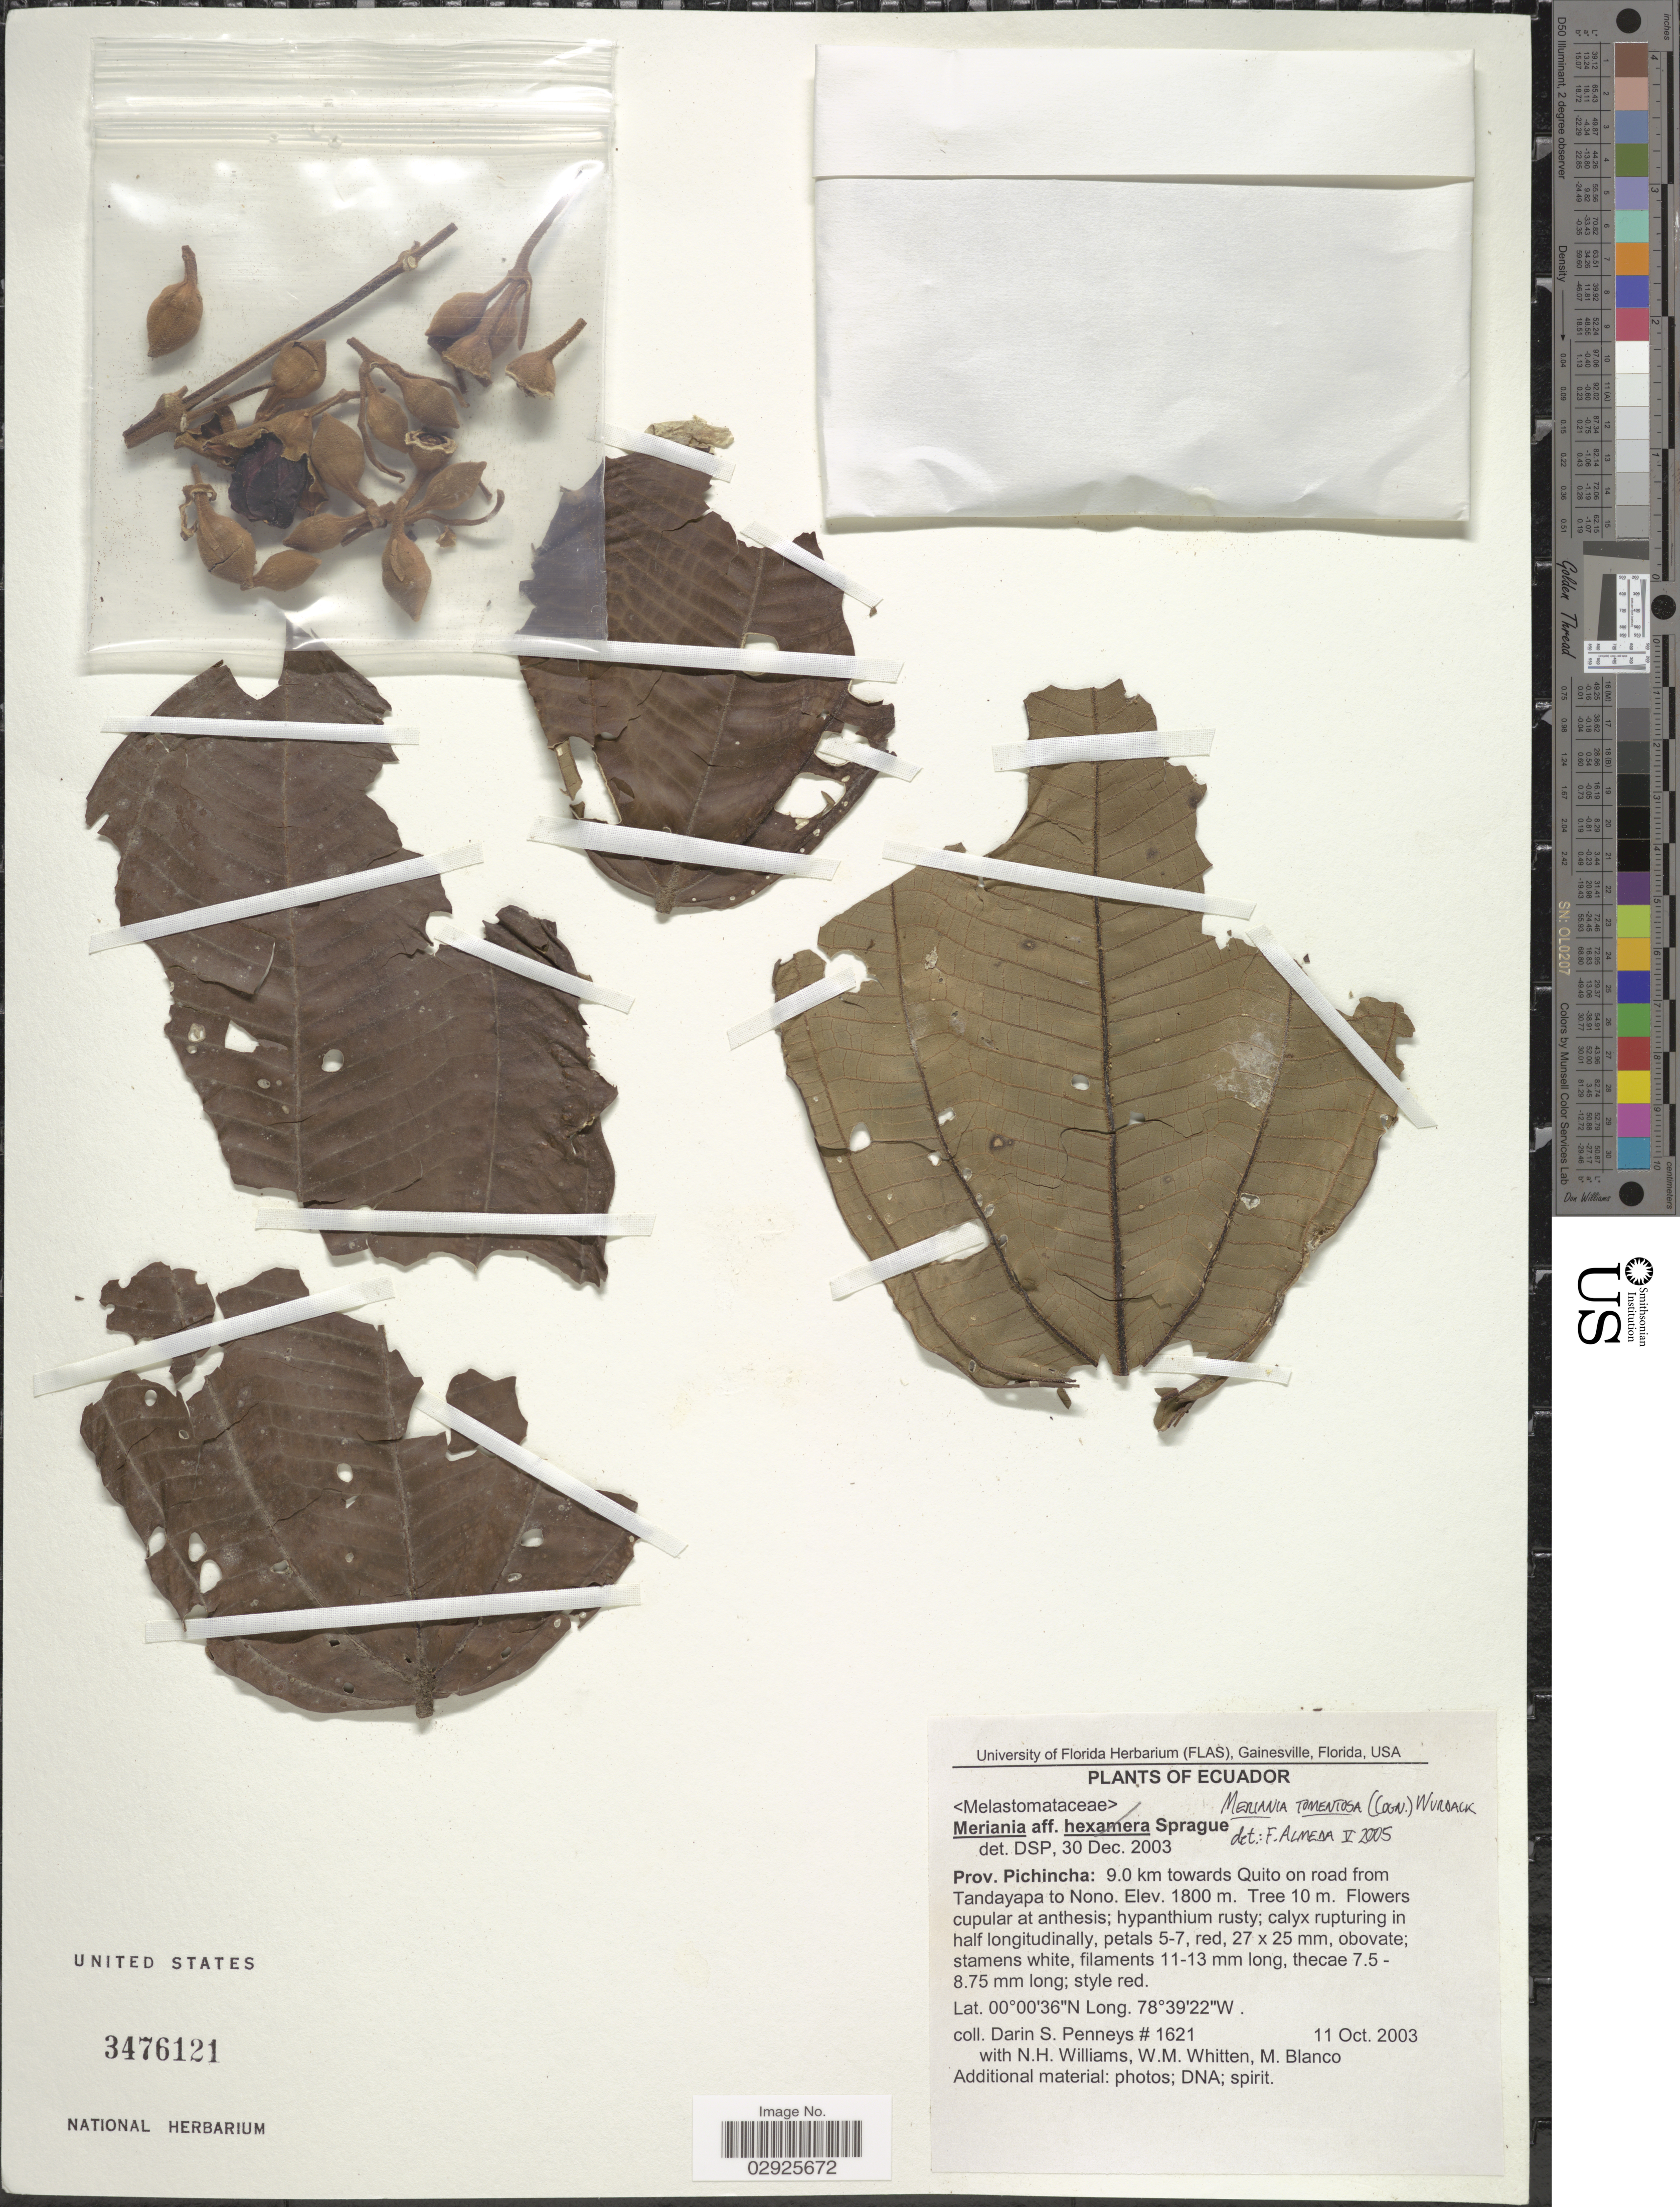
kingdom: Plantae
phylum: Tracheophyta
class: Magnoliopsida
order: Myrtales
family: Melastomataceae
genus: Meriania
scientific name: Meriania tomentosa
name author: (Cogn.) Wurdack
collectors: D. S. Penneys, N. H. Williams, W. M. Whitten & M. Blanco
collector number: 1621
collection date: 2003-10-11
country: Ecuador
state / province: Pichincha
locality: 9.0 km towards Quito on road from Tandayapa to Nono.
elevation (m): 1800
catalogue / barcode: US 3476121